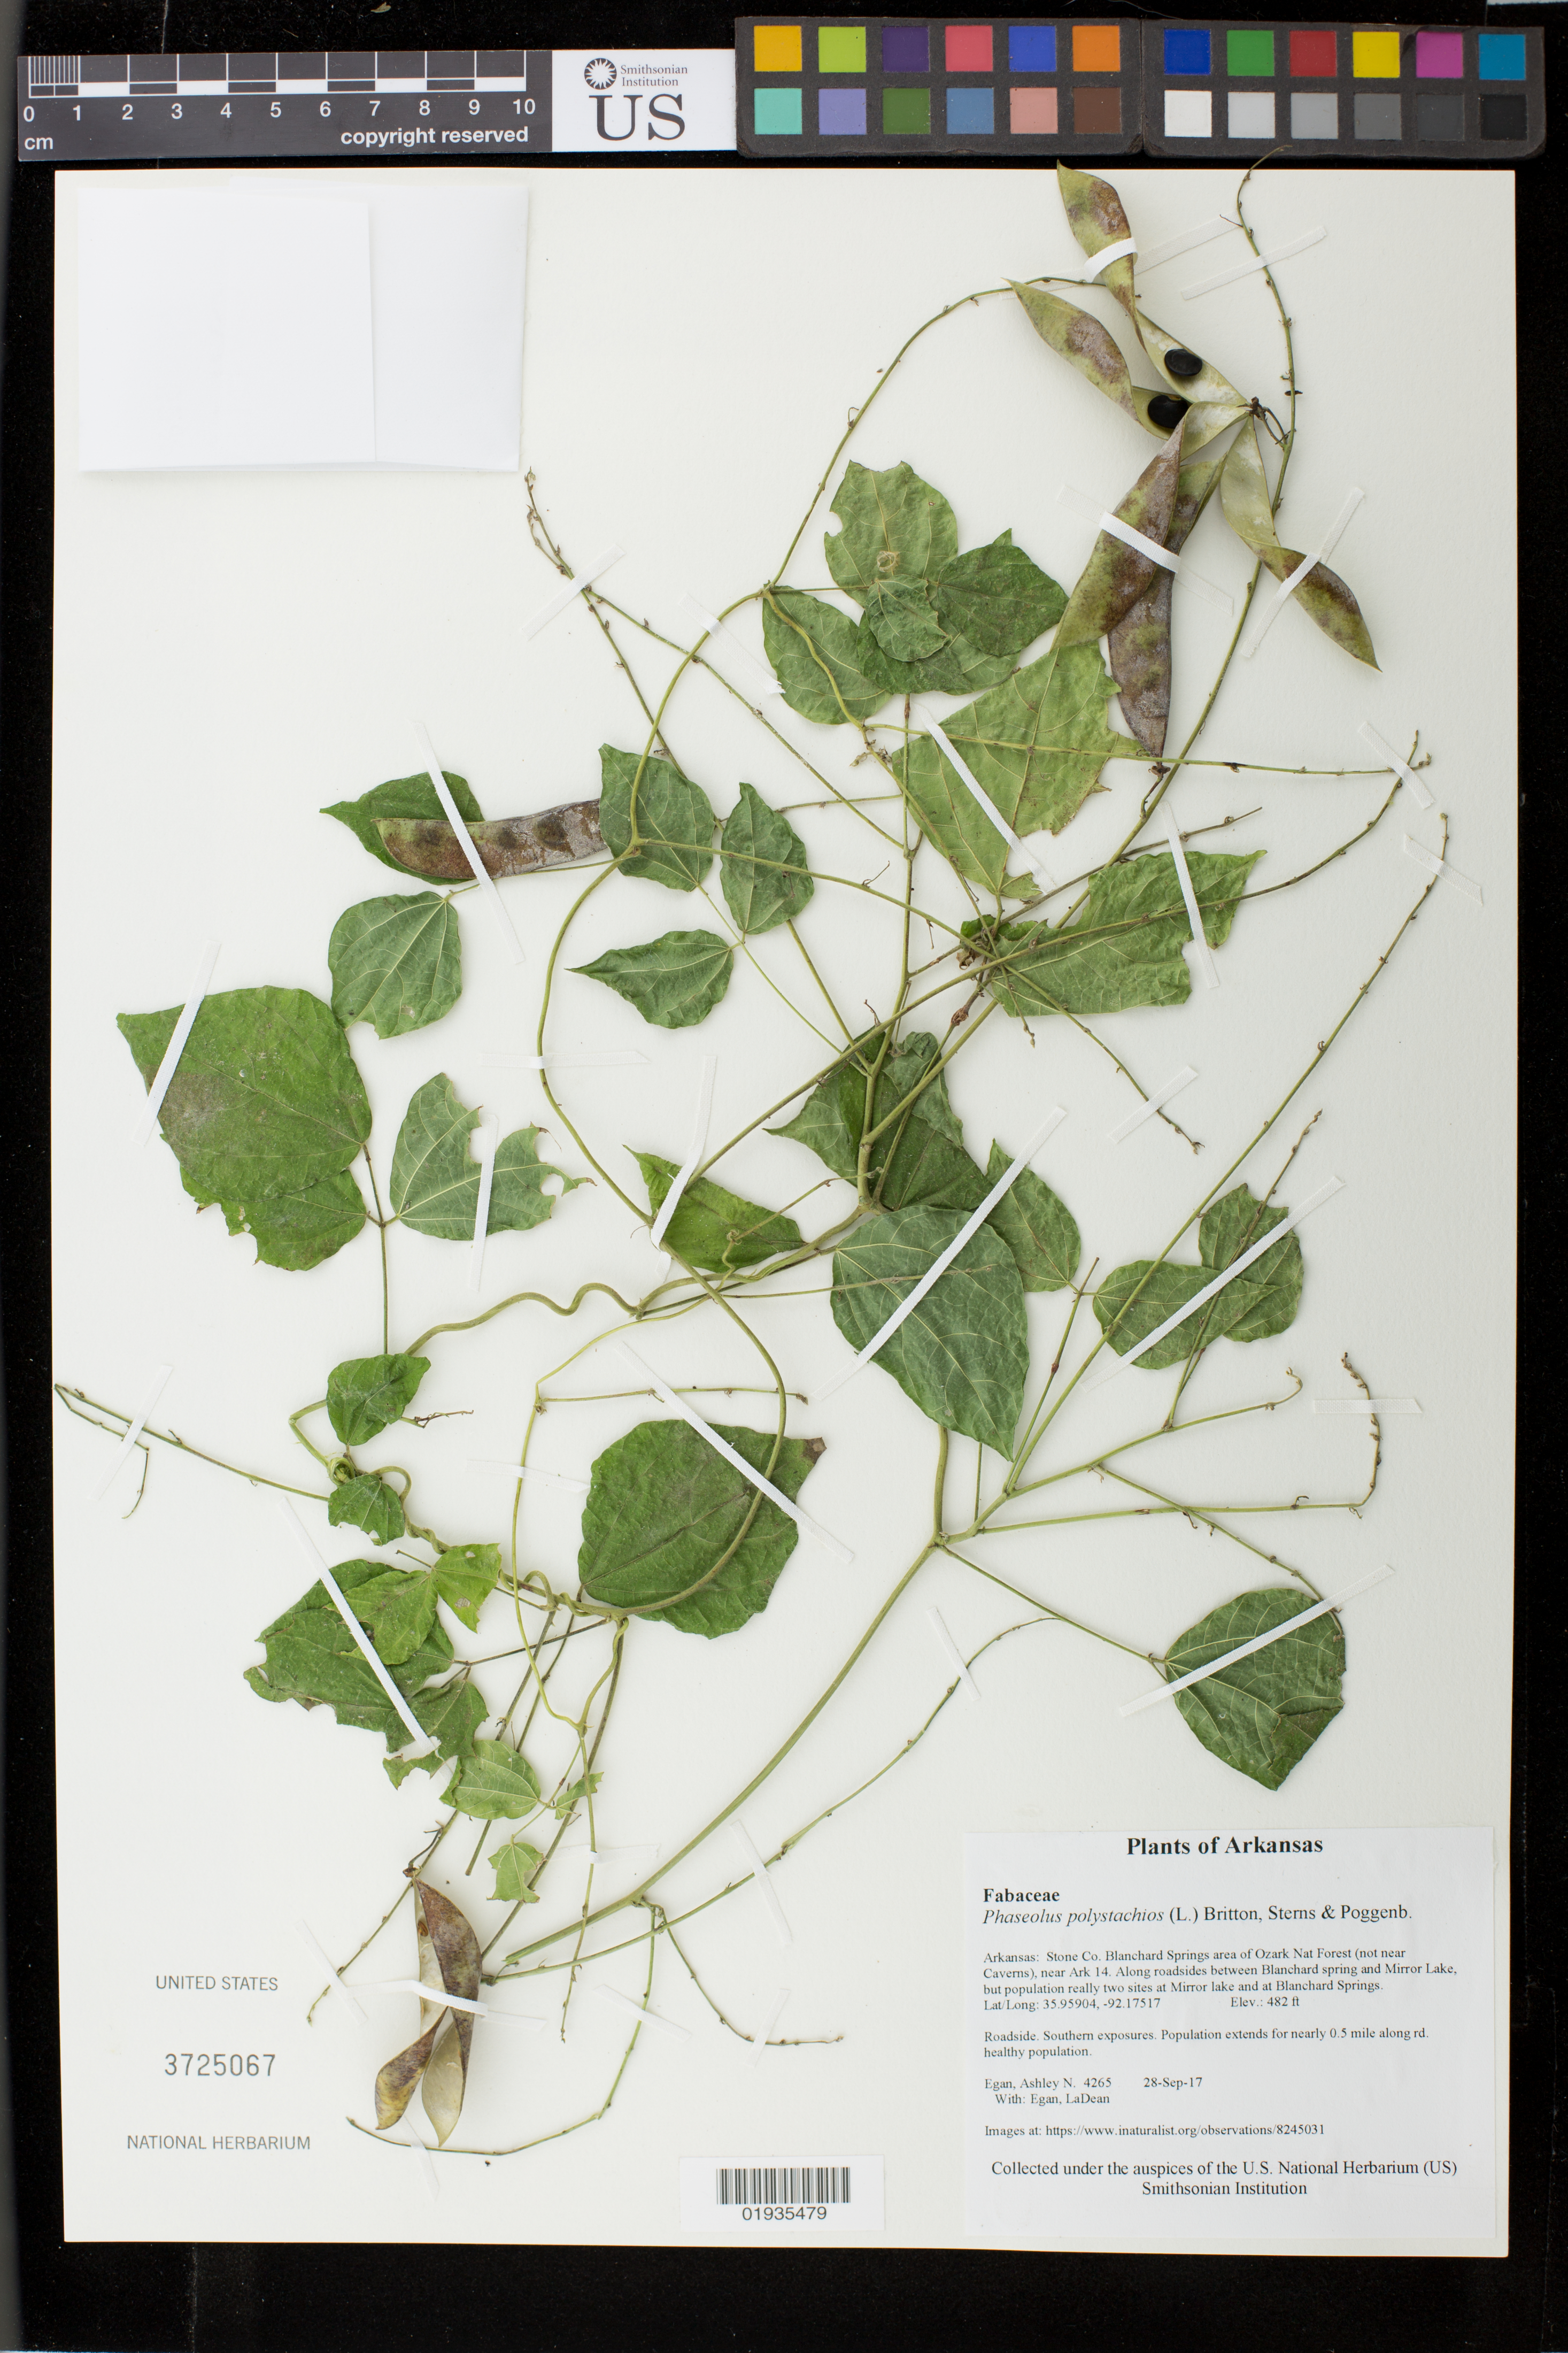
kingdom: Plantae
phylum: Tracheophyta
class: Magnoliopsida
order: Fabales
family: Fabaceae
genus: Phaseolus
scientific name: Phaseolus polystachios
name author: (L.) Britton, Stearns & Poggenb.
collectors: A. N. Egan & L. Egan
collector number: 4265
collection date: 2017-09-28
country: United States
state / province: Arkansas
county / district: Stone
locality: Blanchard Springs area of Ozark Nat Forest (not near Caverns), near Ark 14. Along roadsides between Blanchard spring and Mirror Lake, but population really two sites at Mirror lake and at Blanchard Springs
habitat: Roadside. Southern exposures. Population extends for nearly 0.5 mile along rd.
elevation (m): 147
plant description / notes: https://www.inaturalist.org/observations/8245031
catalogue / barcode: US 3725067